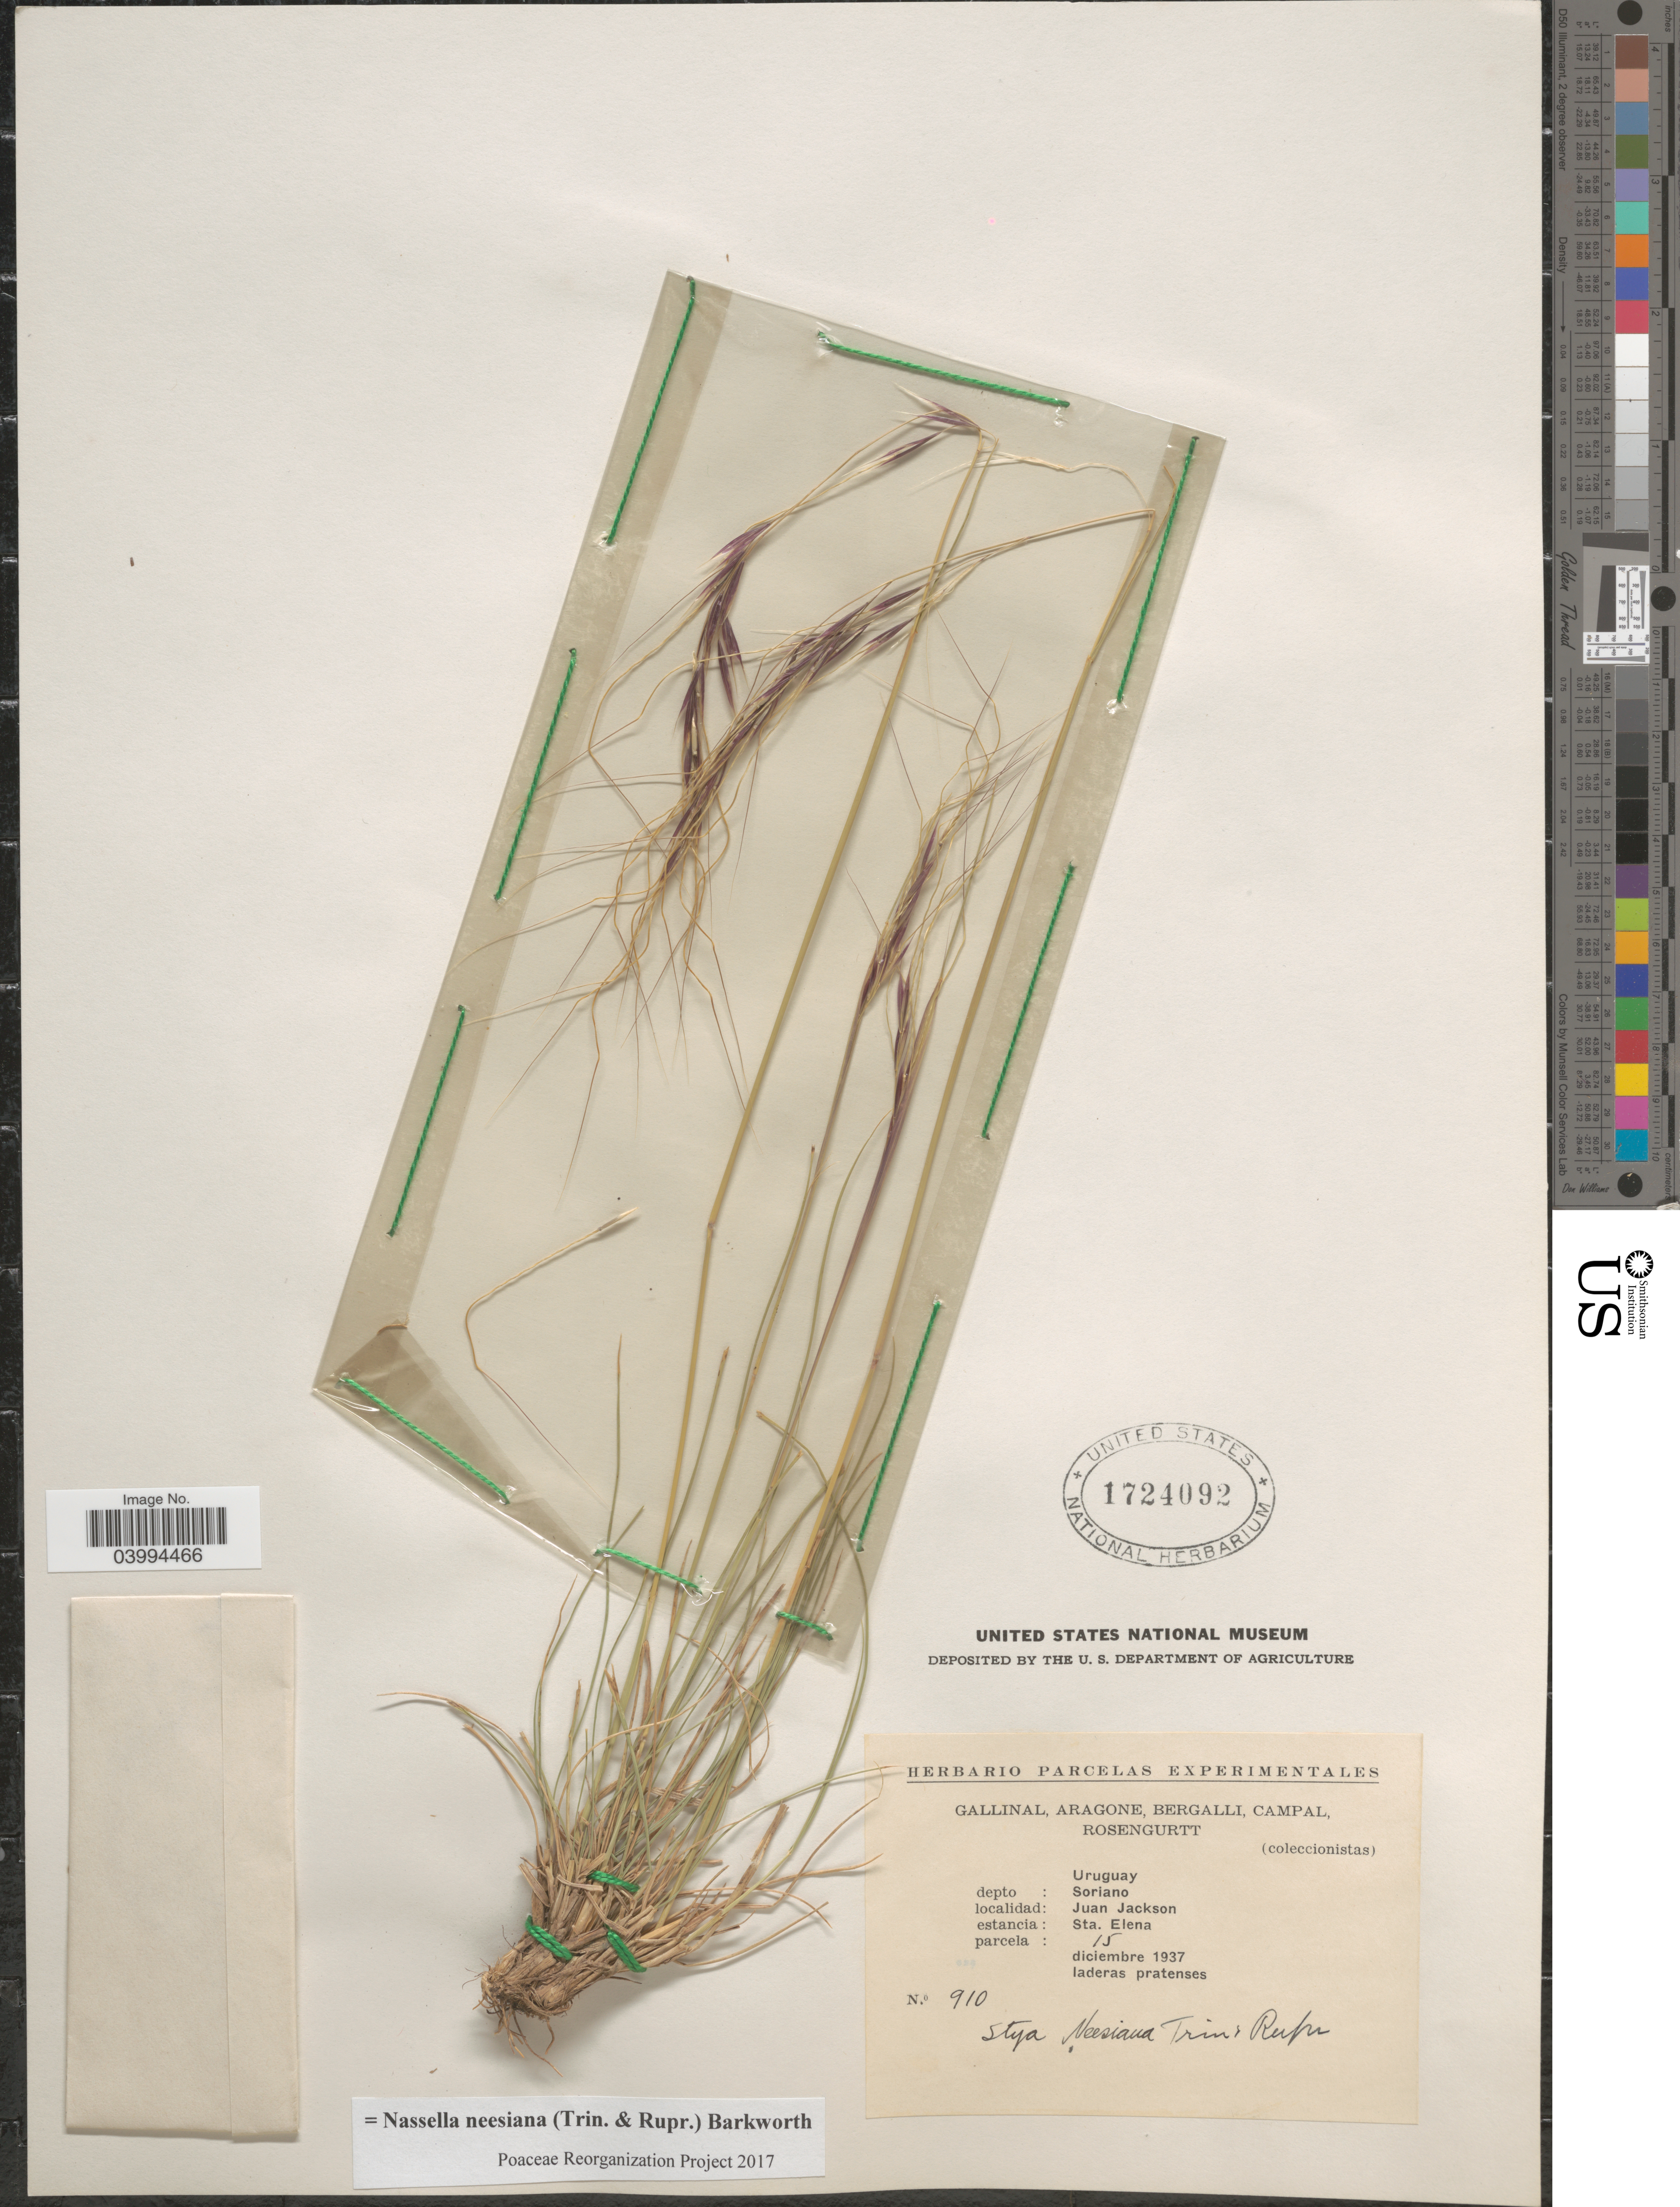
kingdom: Plantae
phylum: Tracheophyta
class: Liliopsida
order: Poales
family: Poaceae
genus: Nassella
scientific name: Nassella neesiana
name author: (Trin. & Rupr.) Barkworth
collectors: -. Gallinal, -- Aragone, -- Bergalli, -- Campal & Rosengurtt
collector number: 910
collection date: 1937-12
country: Uruguay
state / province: Soriano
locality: Depto: Soriano. Juan Jackson. Estancia: Sta. Elena. Parcela: 15.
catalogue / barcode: US 1724092